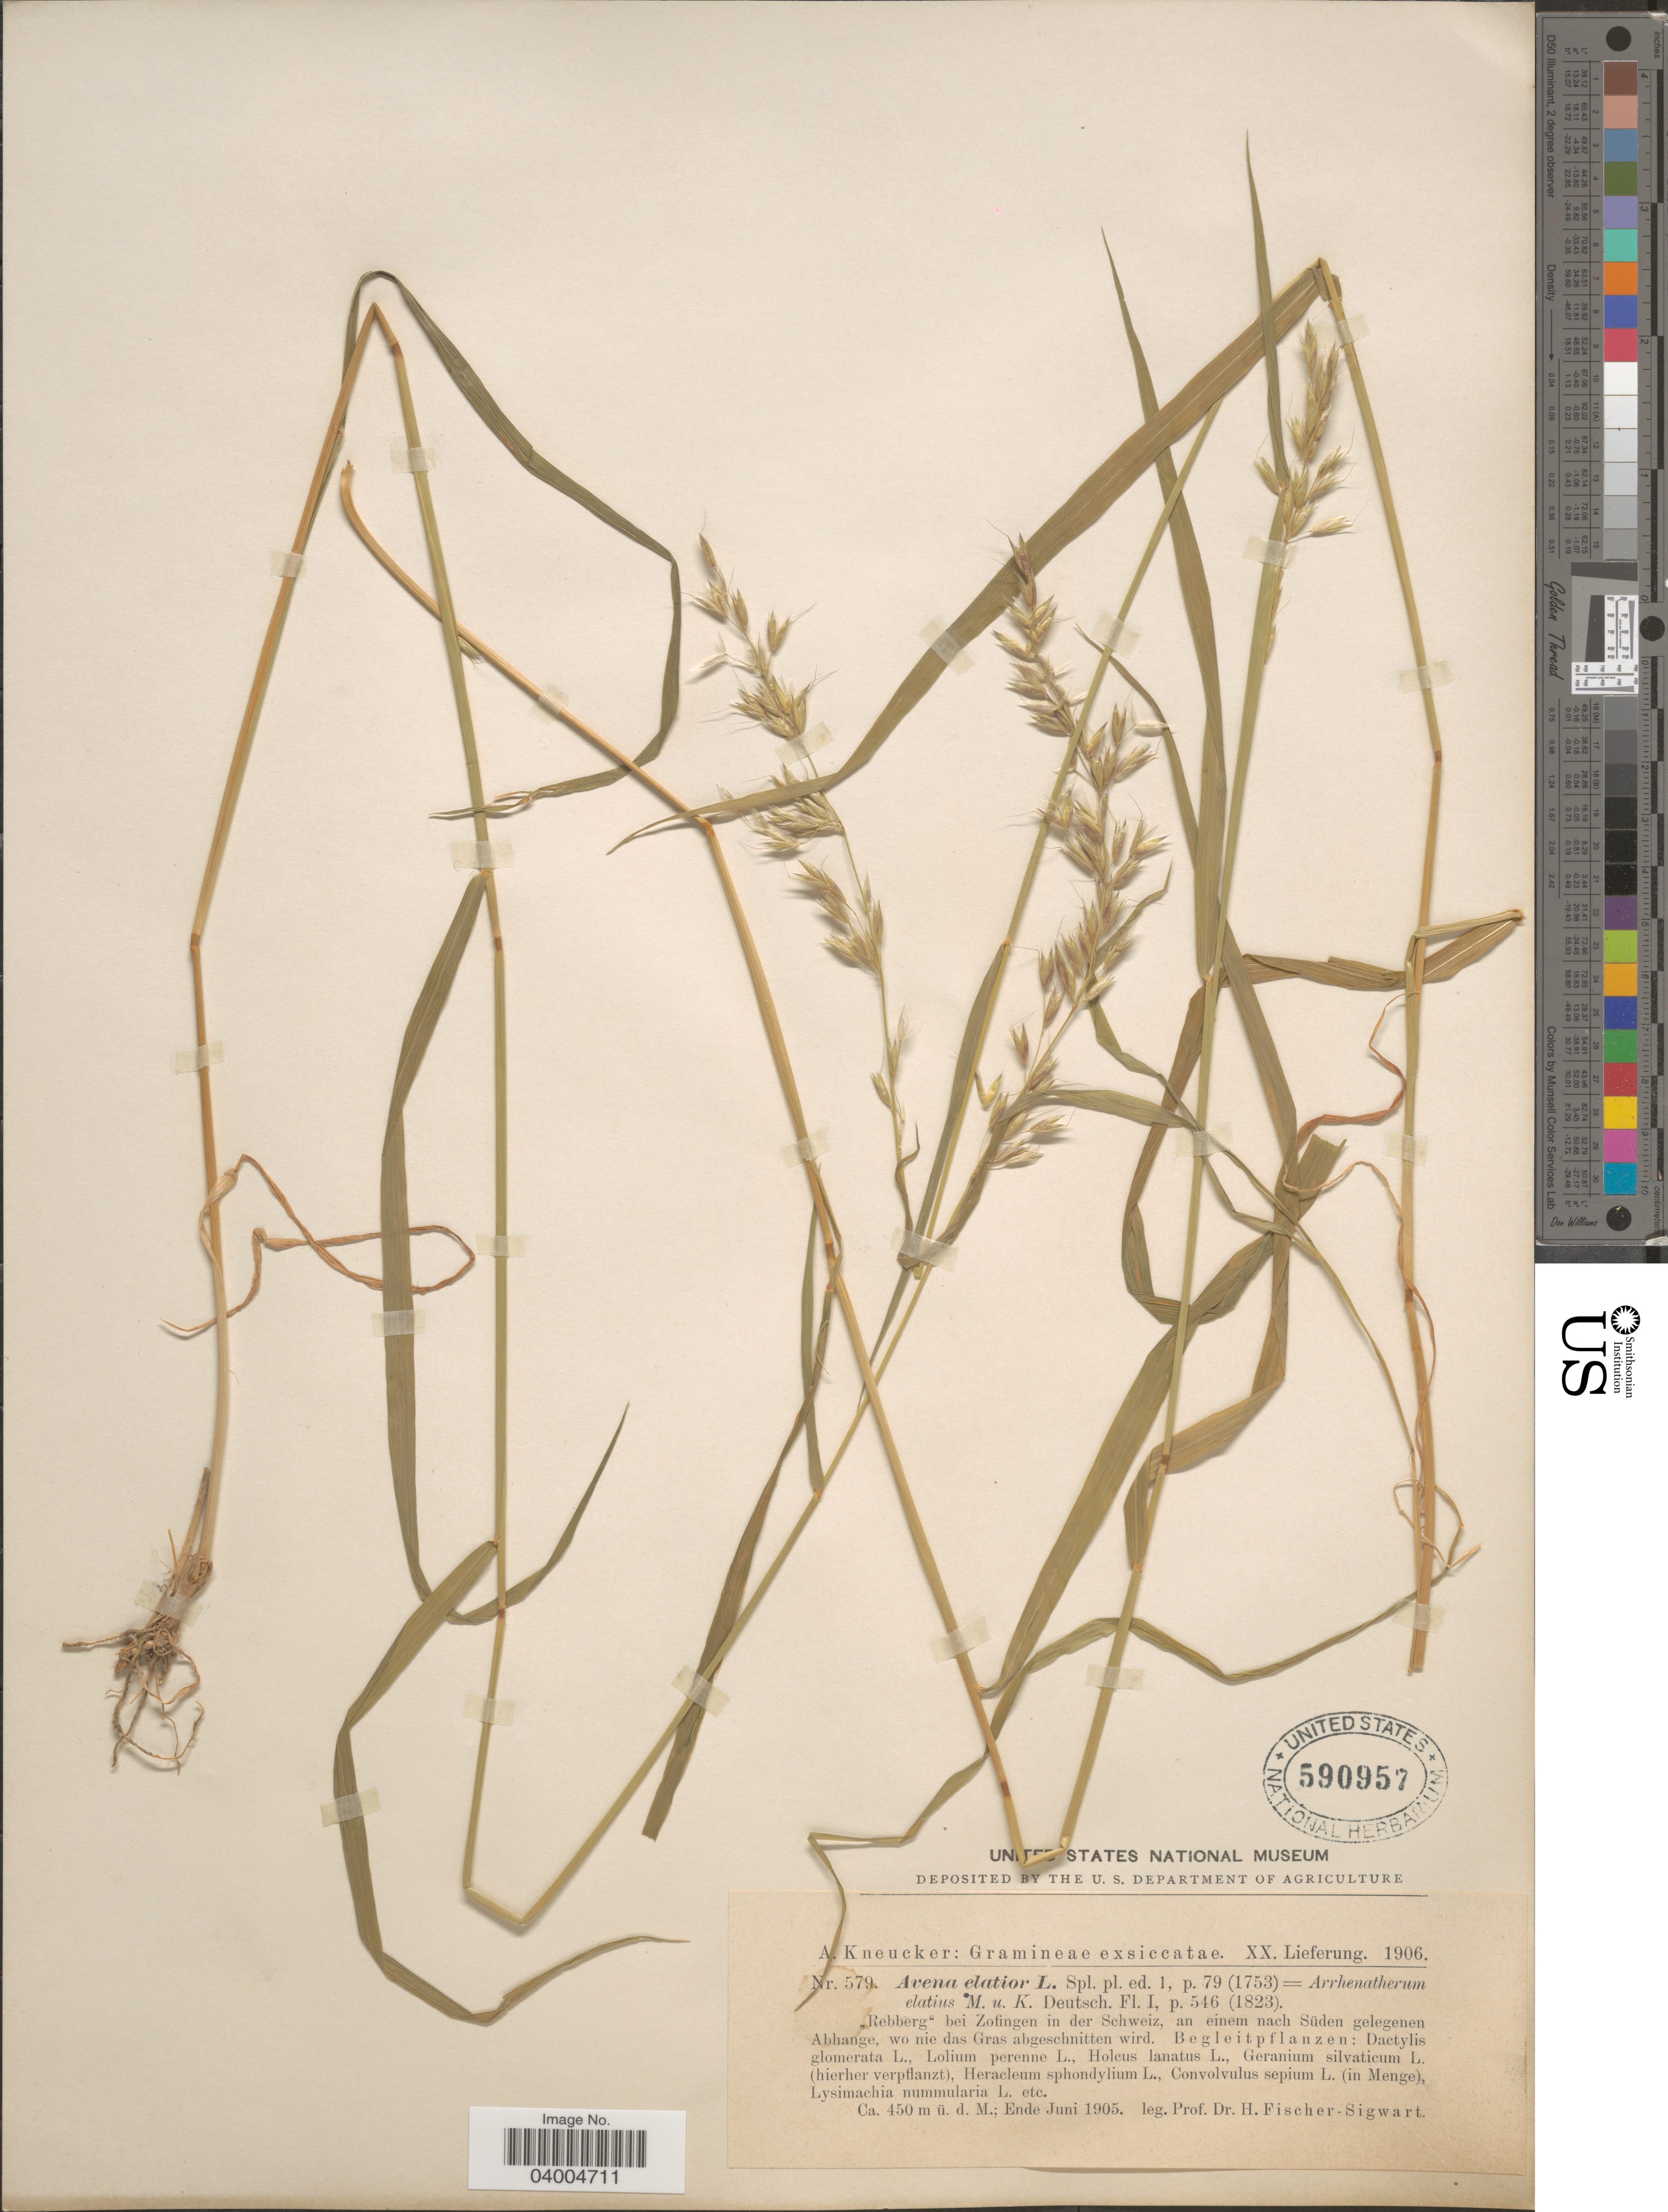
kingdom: Plantae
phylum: Tracheophyta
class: Liliopsida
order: Poales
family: Poaceae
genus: Arrhenatherum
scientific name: Arrhenatherum elatius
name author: (L.) J. Presl & C. Presl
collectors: H. Fischer-Sigwart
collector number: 579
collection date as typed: Ende Juni 1905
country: Switzerland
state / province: Schwyz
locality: Rebberg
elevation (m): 450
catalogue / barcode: US 590957